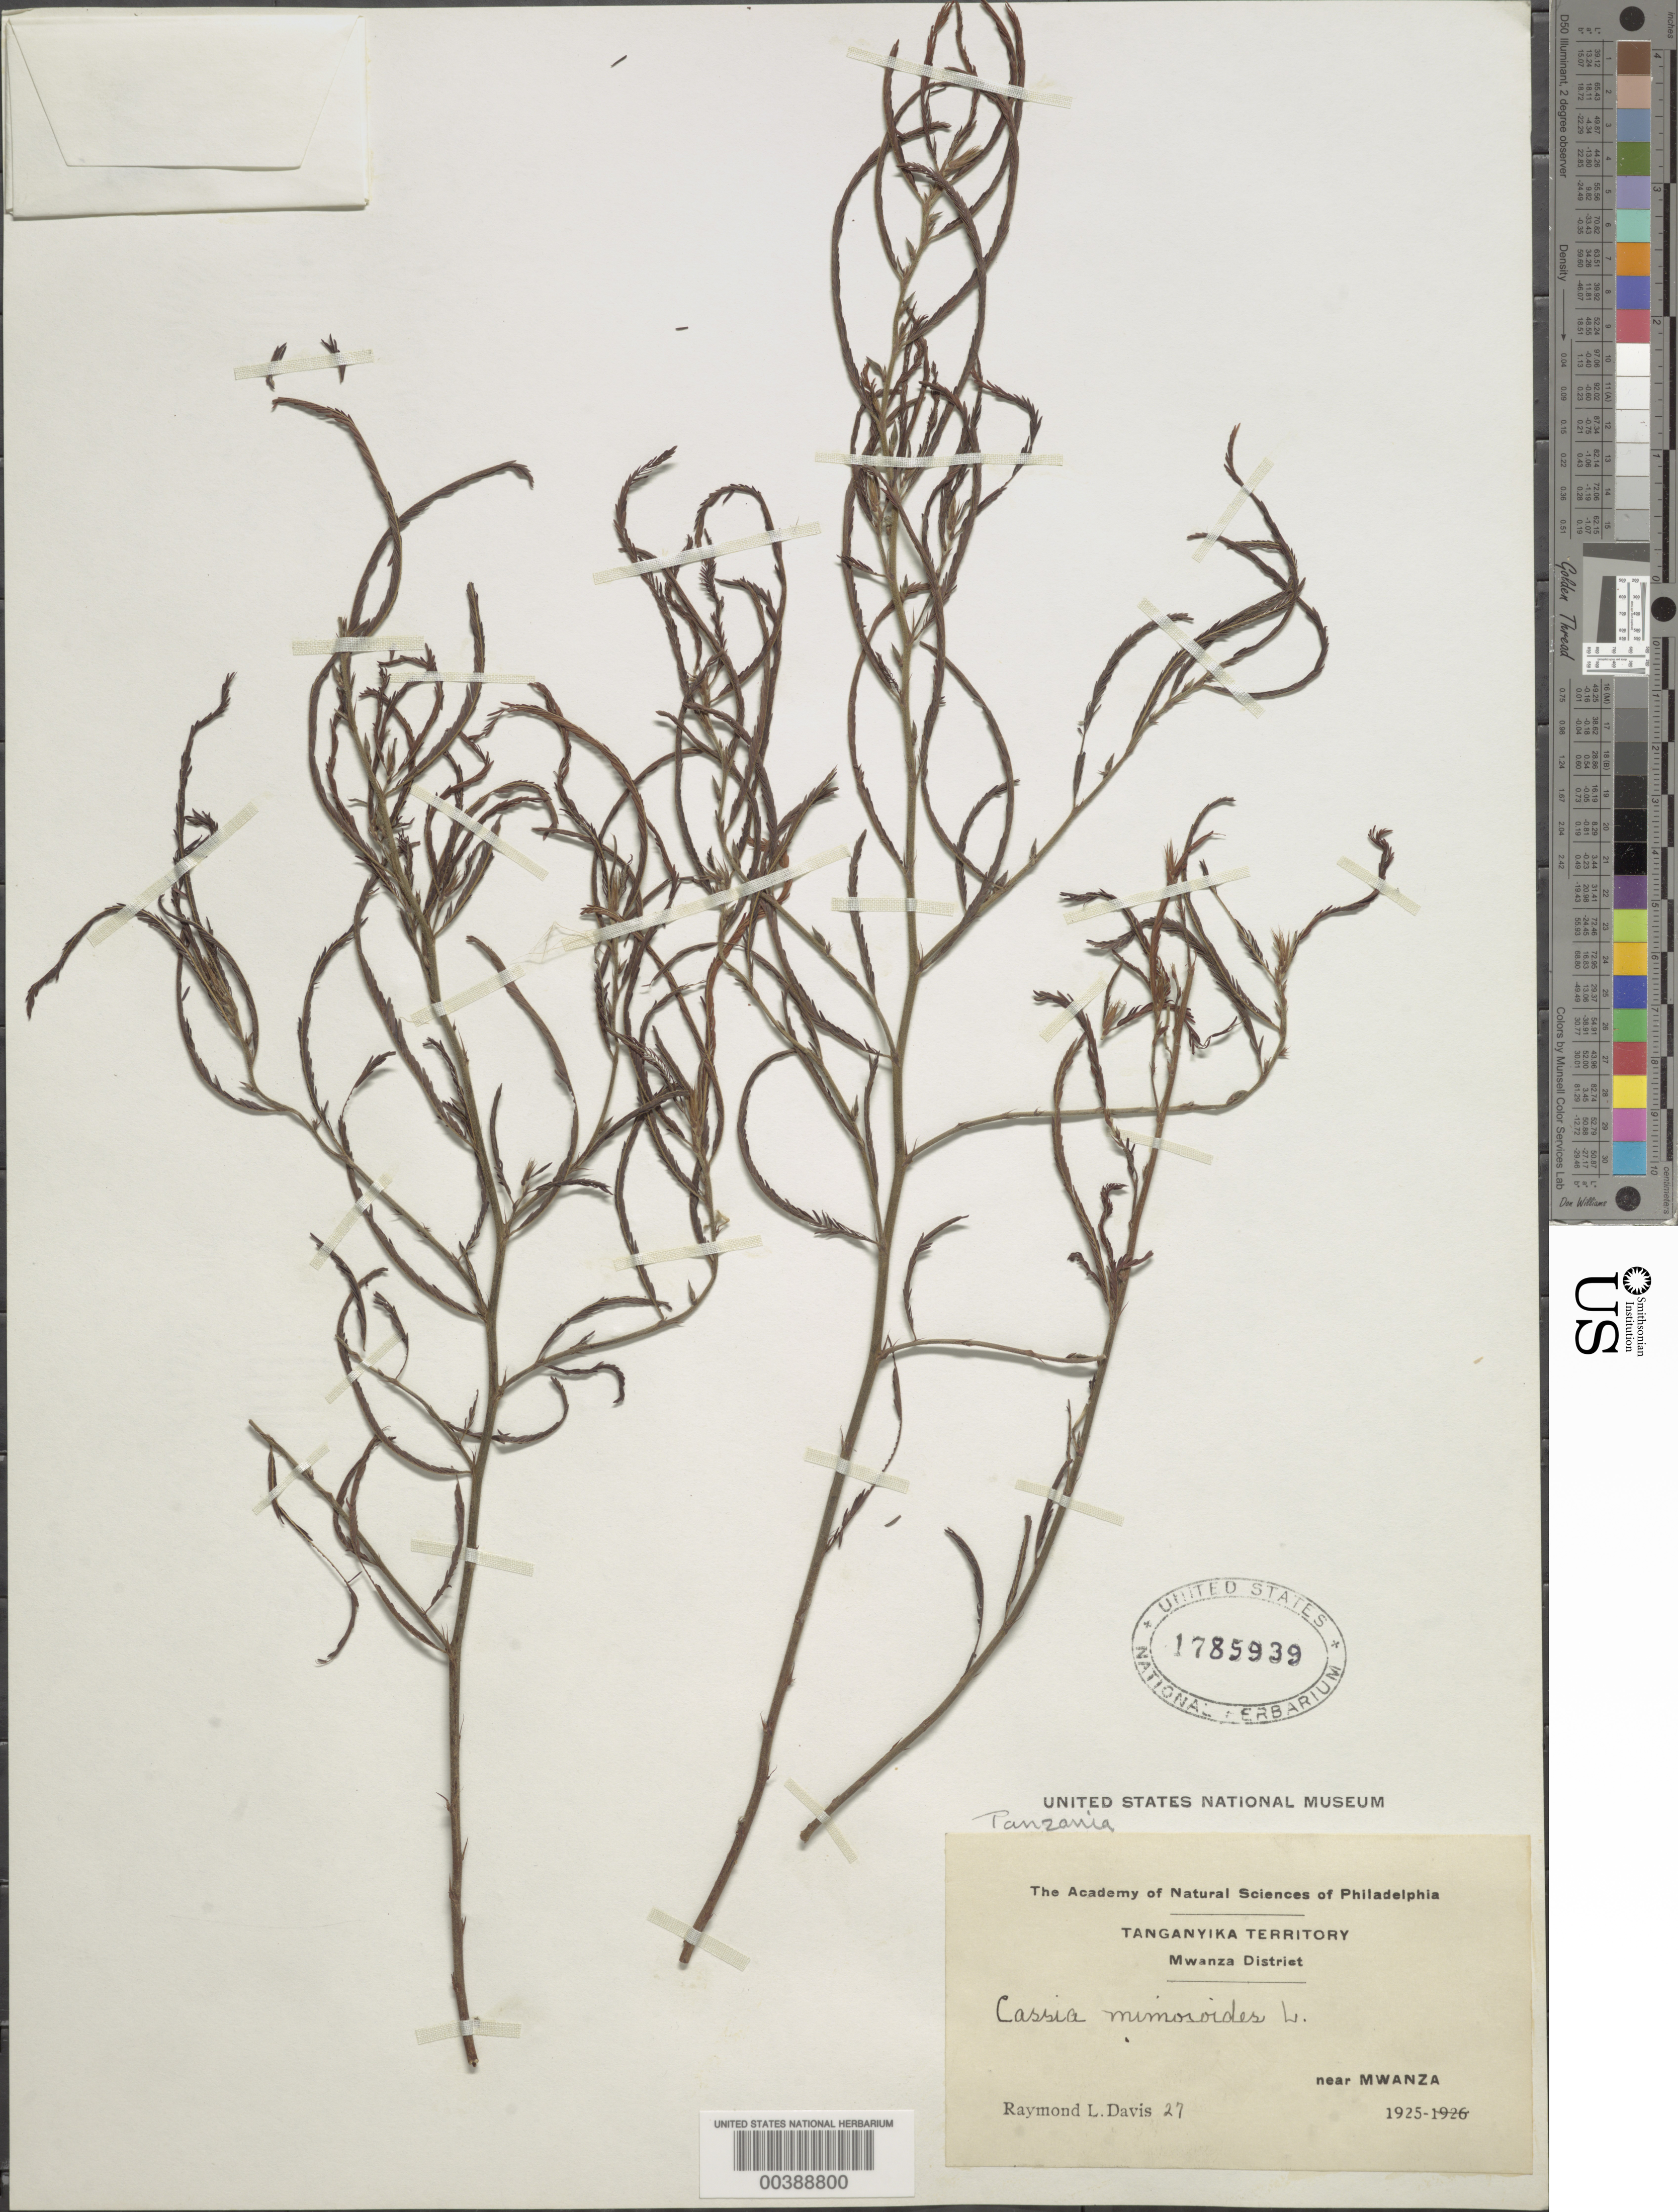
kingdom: Plantae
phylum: Tracheophyta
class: Magnoliopsida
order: Fabales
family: Fabaceae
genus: Chamaecrista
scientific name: Chamaecrista mimosoides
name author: (L.) Greene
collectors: R. Davis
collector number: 27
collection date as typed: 1925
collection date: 1925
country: Tanzania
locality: Mwanza dist., near mwanza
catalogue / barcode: US 1785939